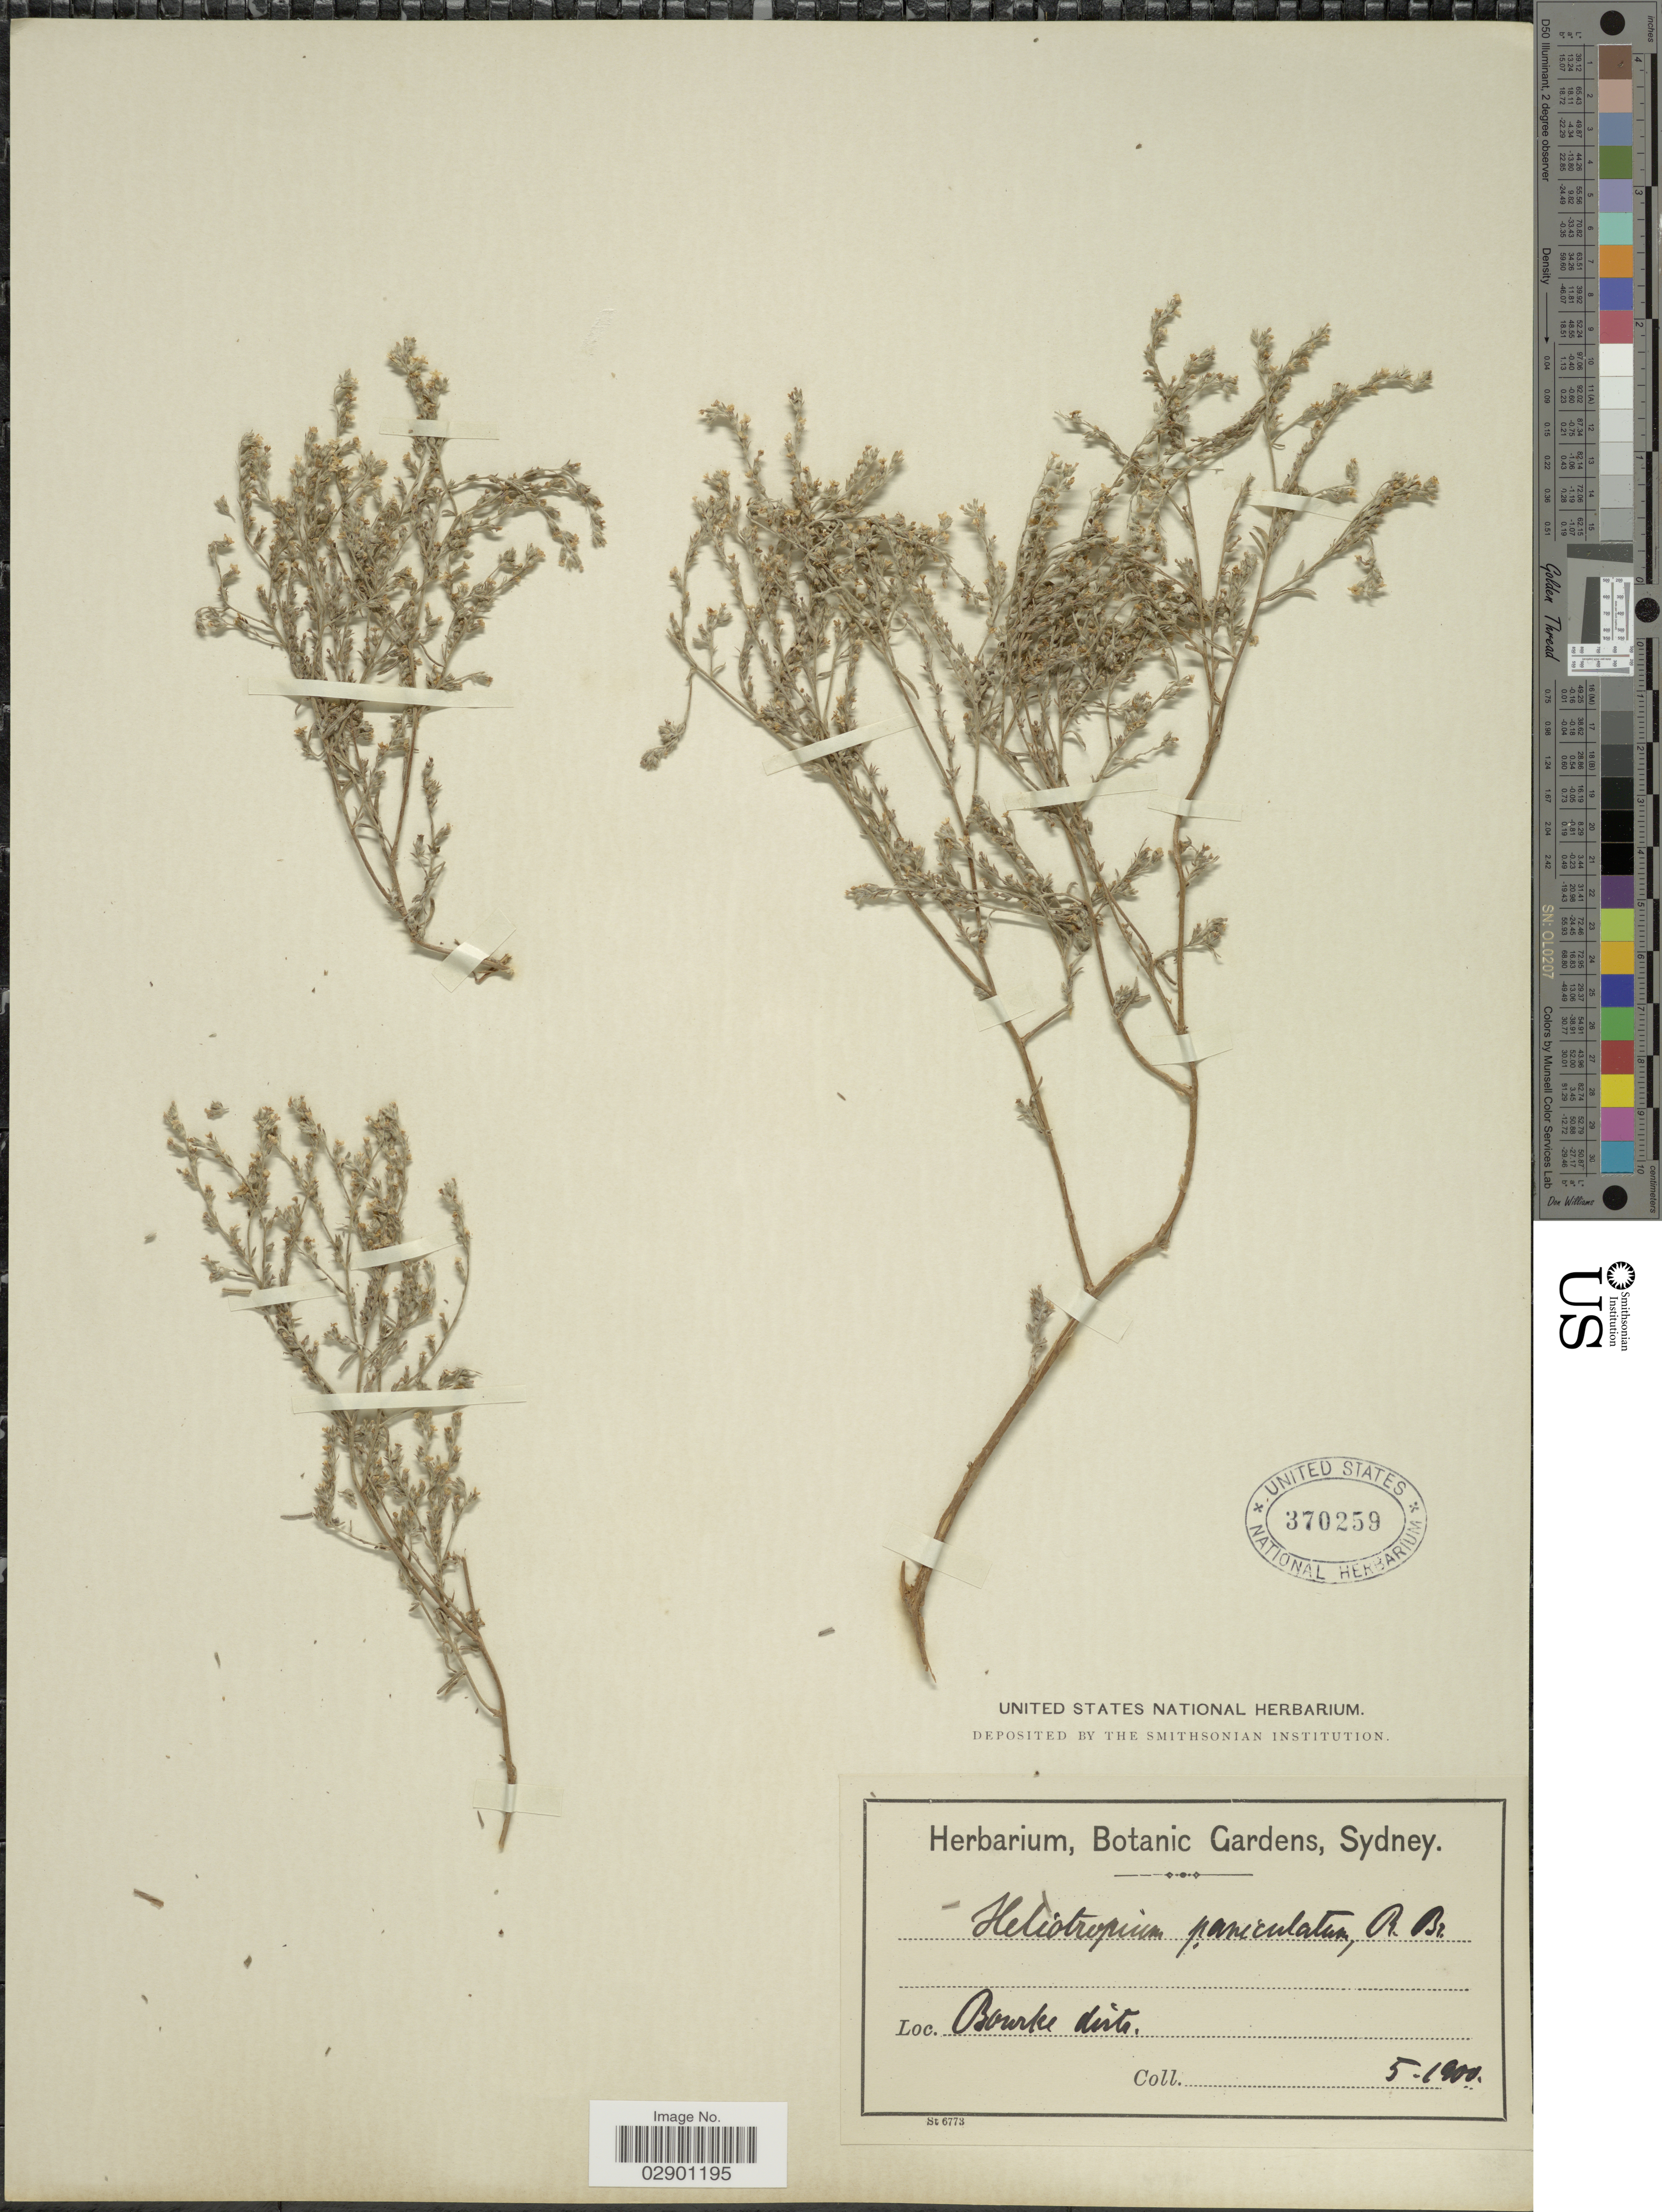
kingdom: Plantae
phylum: Tracheophyta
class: Magnoliopsida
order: Boraginales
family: Heliotropiaceae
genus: Heliotropium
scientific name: Heliotropium paniculatum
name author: R. Br.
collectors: ex Herb. Bot. Gard. Sydney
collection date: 1900-05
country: Australia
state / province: New South Wales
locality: Bourke distr.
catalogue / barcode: US 370259